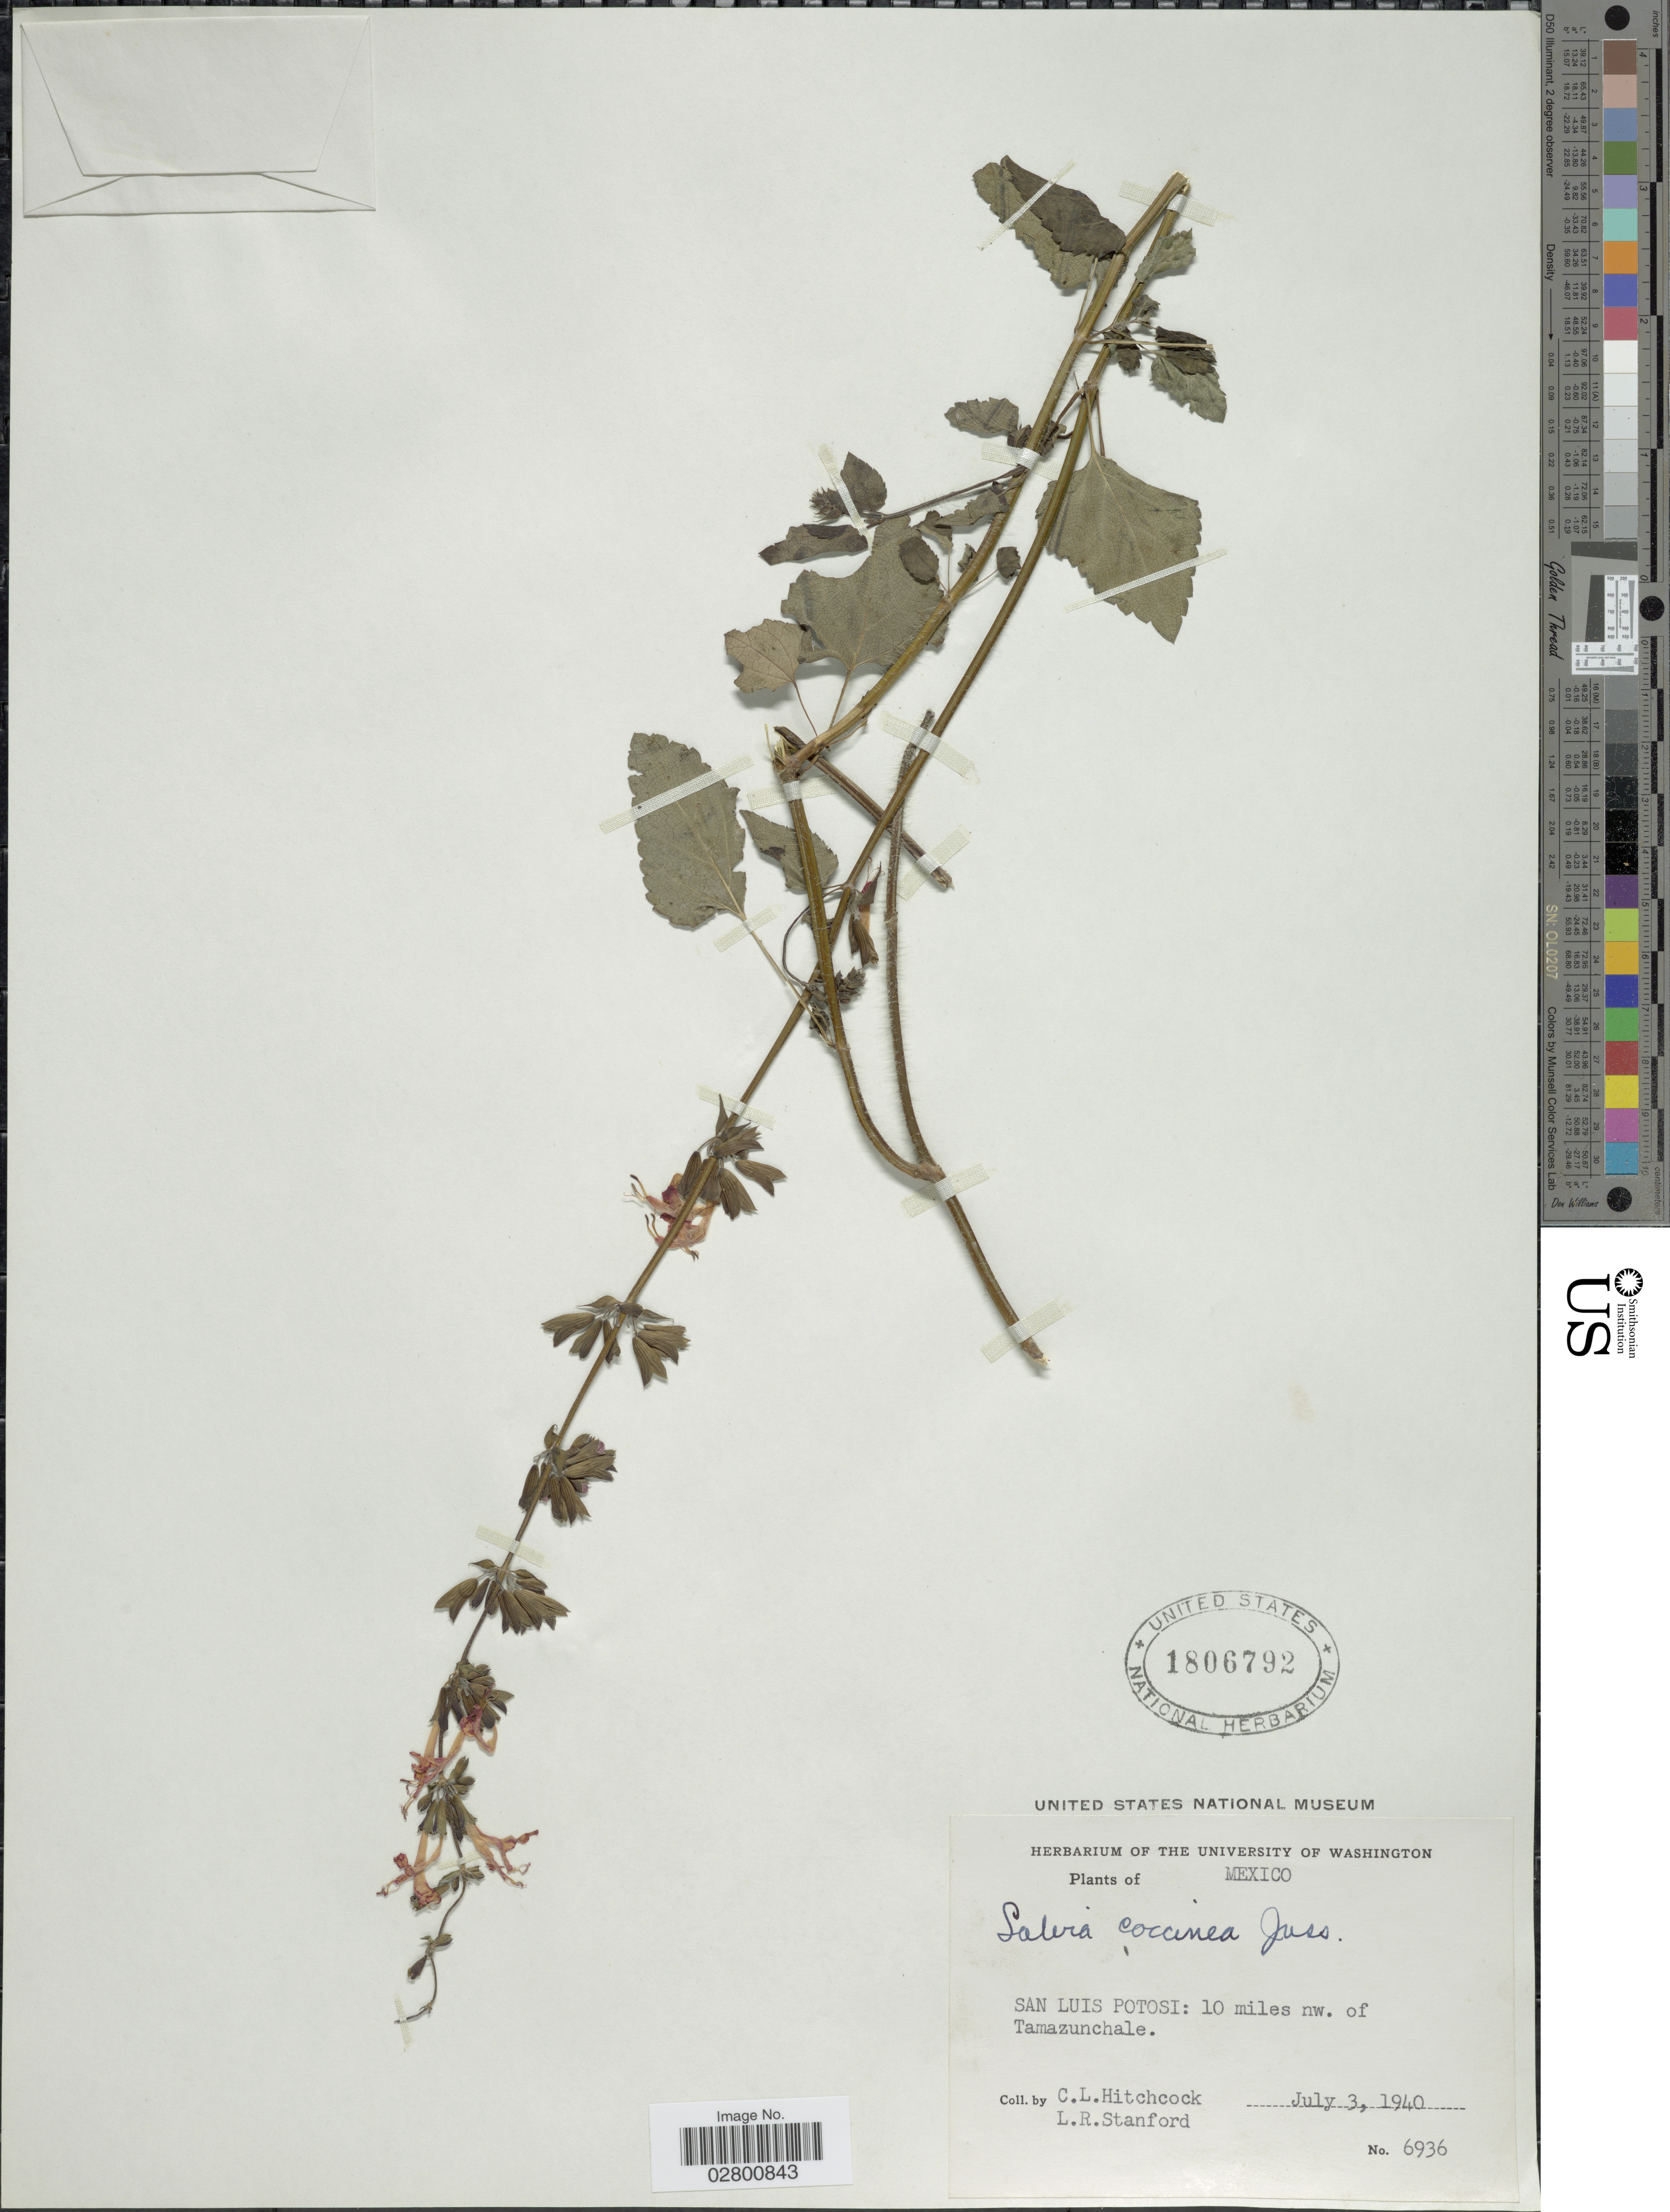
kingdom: Plantae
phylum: Tracheophyta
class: Magnoliopsida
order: Lamiales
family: Lamiaceae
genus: Salvia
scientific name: Salvia coccinea 'Naples Lavender'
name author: L. f. ex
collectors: C. L. Hitchcock & L. R. Stanford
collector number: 6936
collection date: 1940-07-03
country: Mexico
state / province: San Luis Potosí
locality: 10 miles nw. of Tamazunchale.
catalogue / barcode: US 1806792